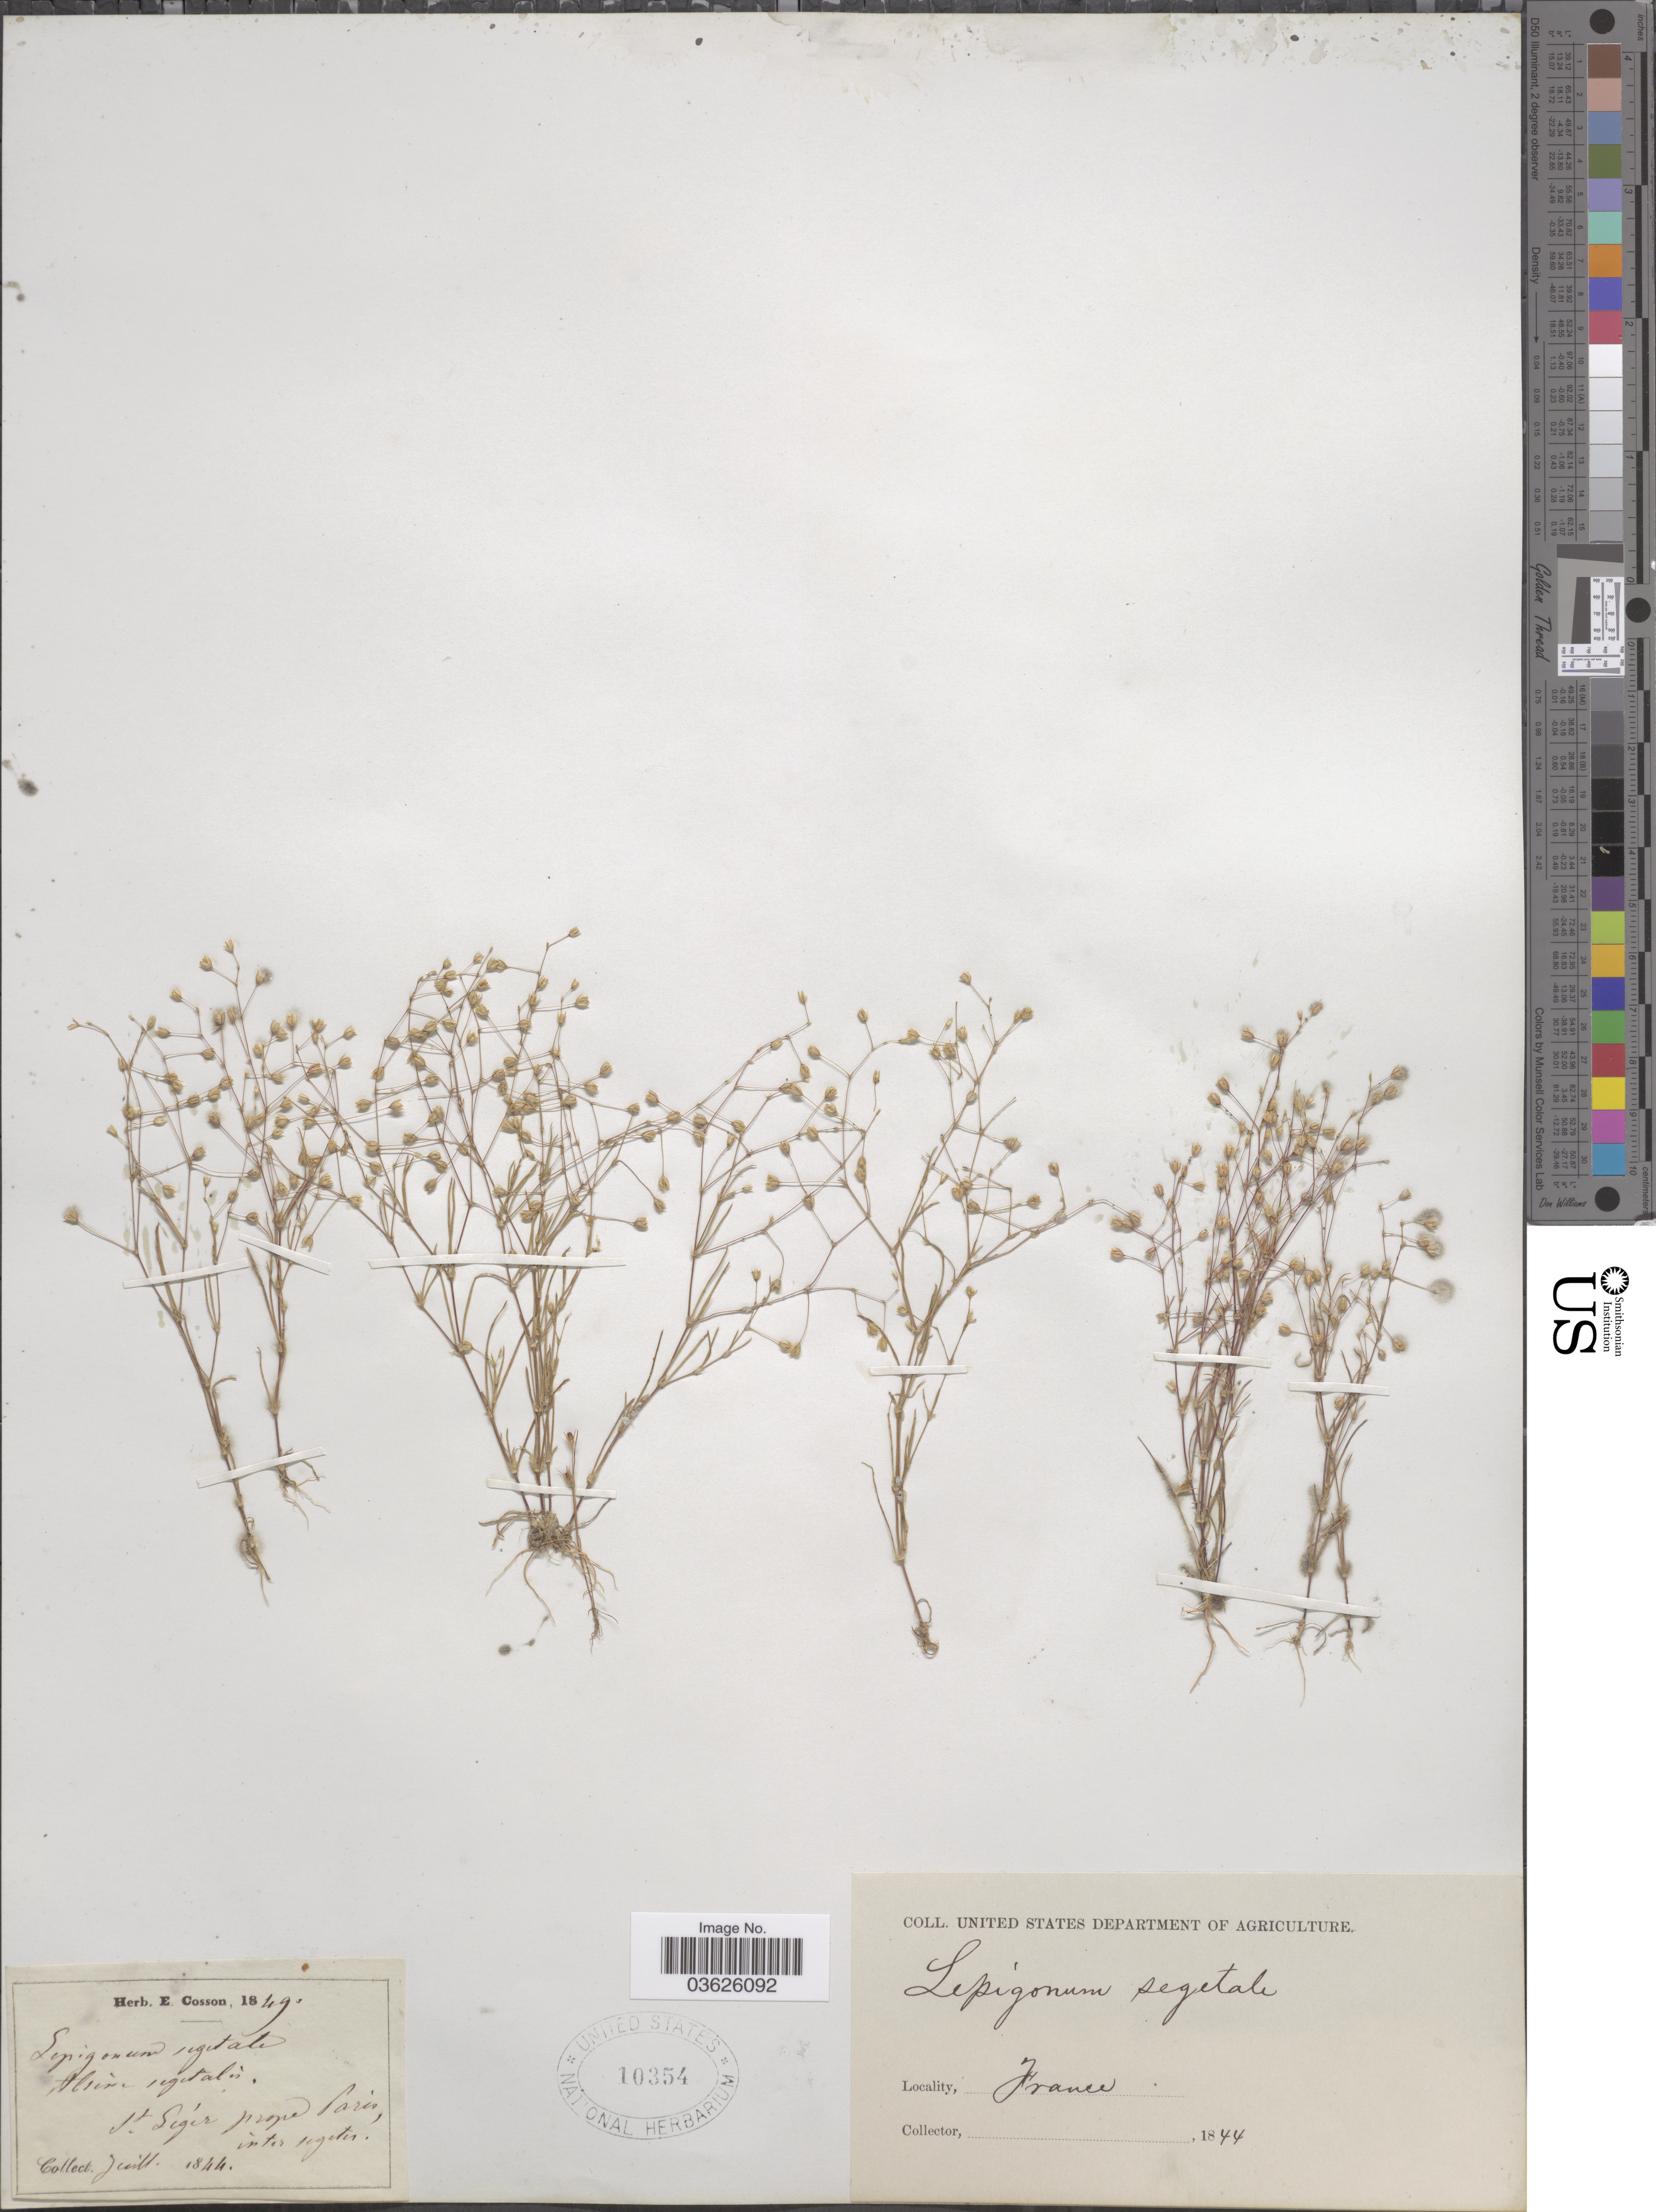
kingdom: Plantae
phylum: Tracheophyta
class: Magnoliopsida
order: Caryophyllales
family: Caryophyllaceae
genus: Tissa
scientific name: Tissa segetalis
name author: (L.) Warb.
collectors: ex herb. Cosson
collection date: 1844-07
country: France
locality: St. Leger prope Paris, inter segetes.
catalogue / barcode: US 10354